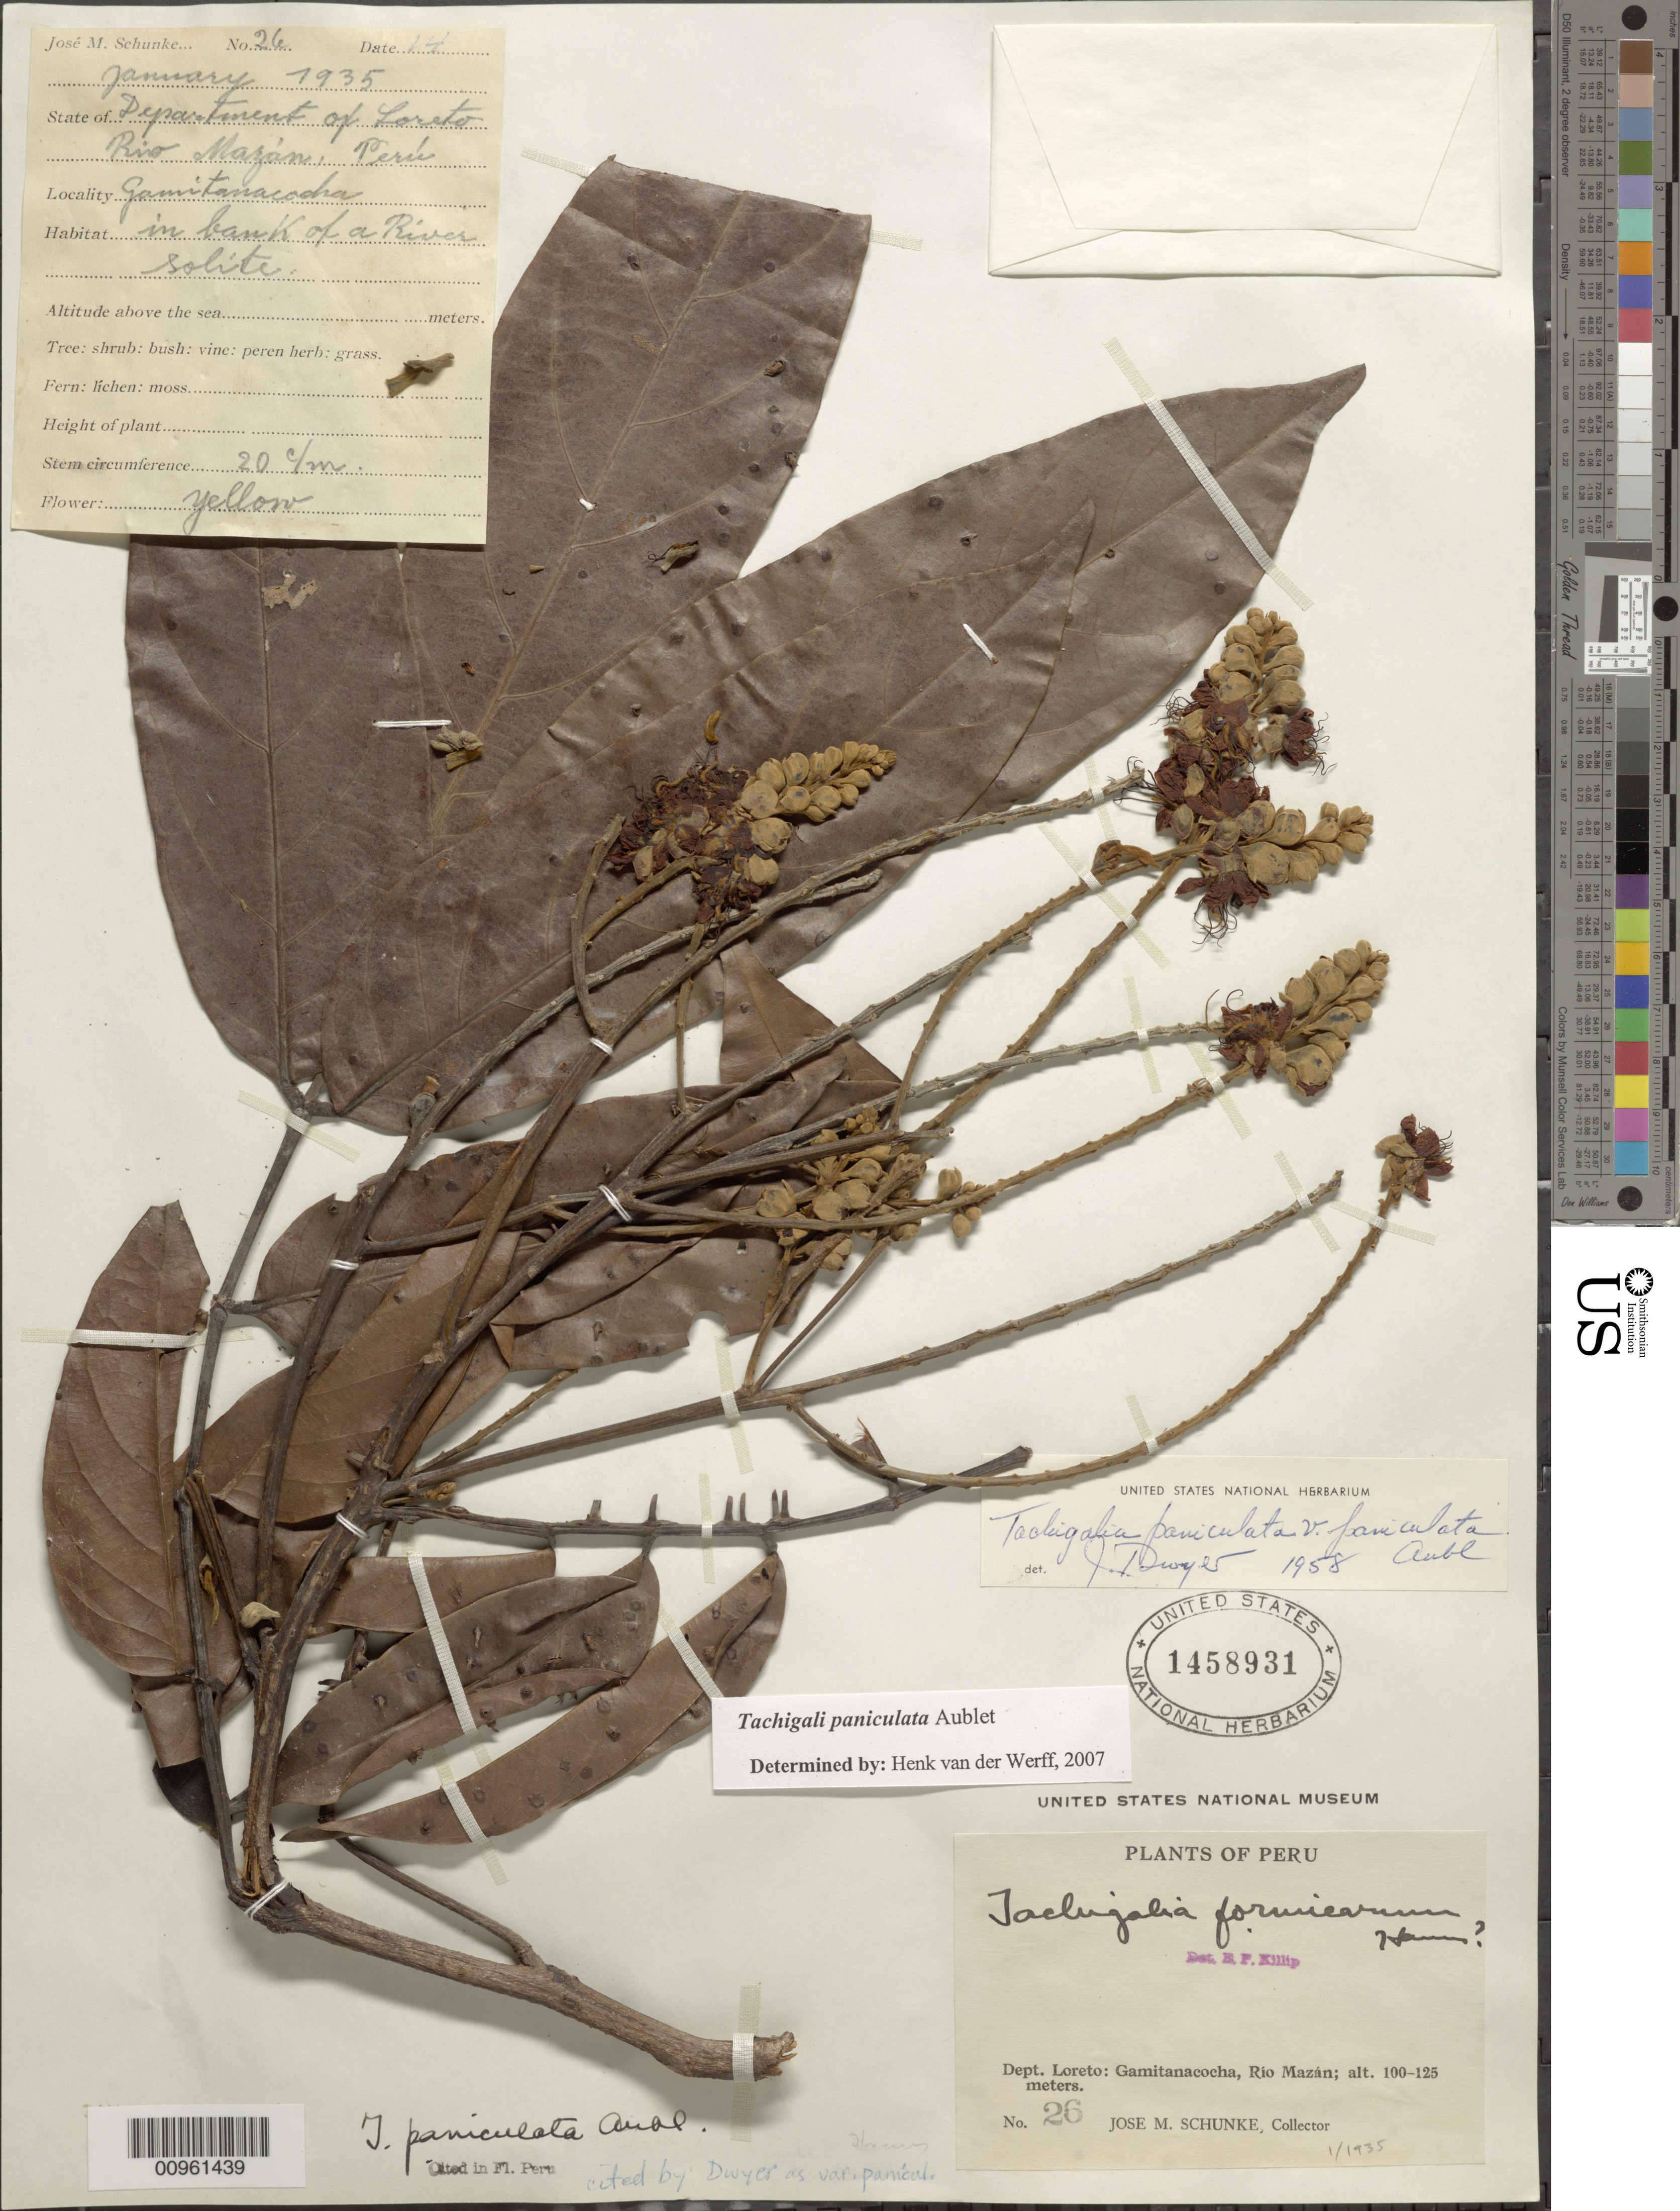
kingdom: Plantae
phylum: Tracheophyta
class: Magnoliopsida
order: Fabales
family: Fabaceae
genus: Tachigali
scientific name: Tachigali paniculata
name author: Aubl.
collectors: J. Schunke Vigo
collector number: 26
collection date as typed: Jan 1935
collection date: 1935-01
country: Peru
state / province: Loreto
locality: Gamitanacocha, Rio Mazan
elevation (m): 100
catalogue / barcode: US 1458931